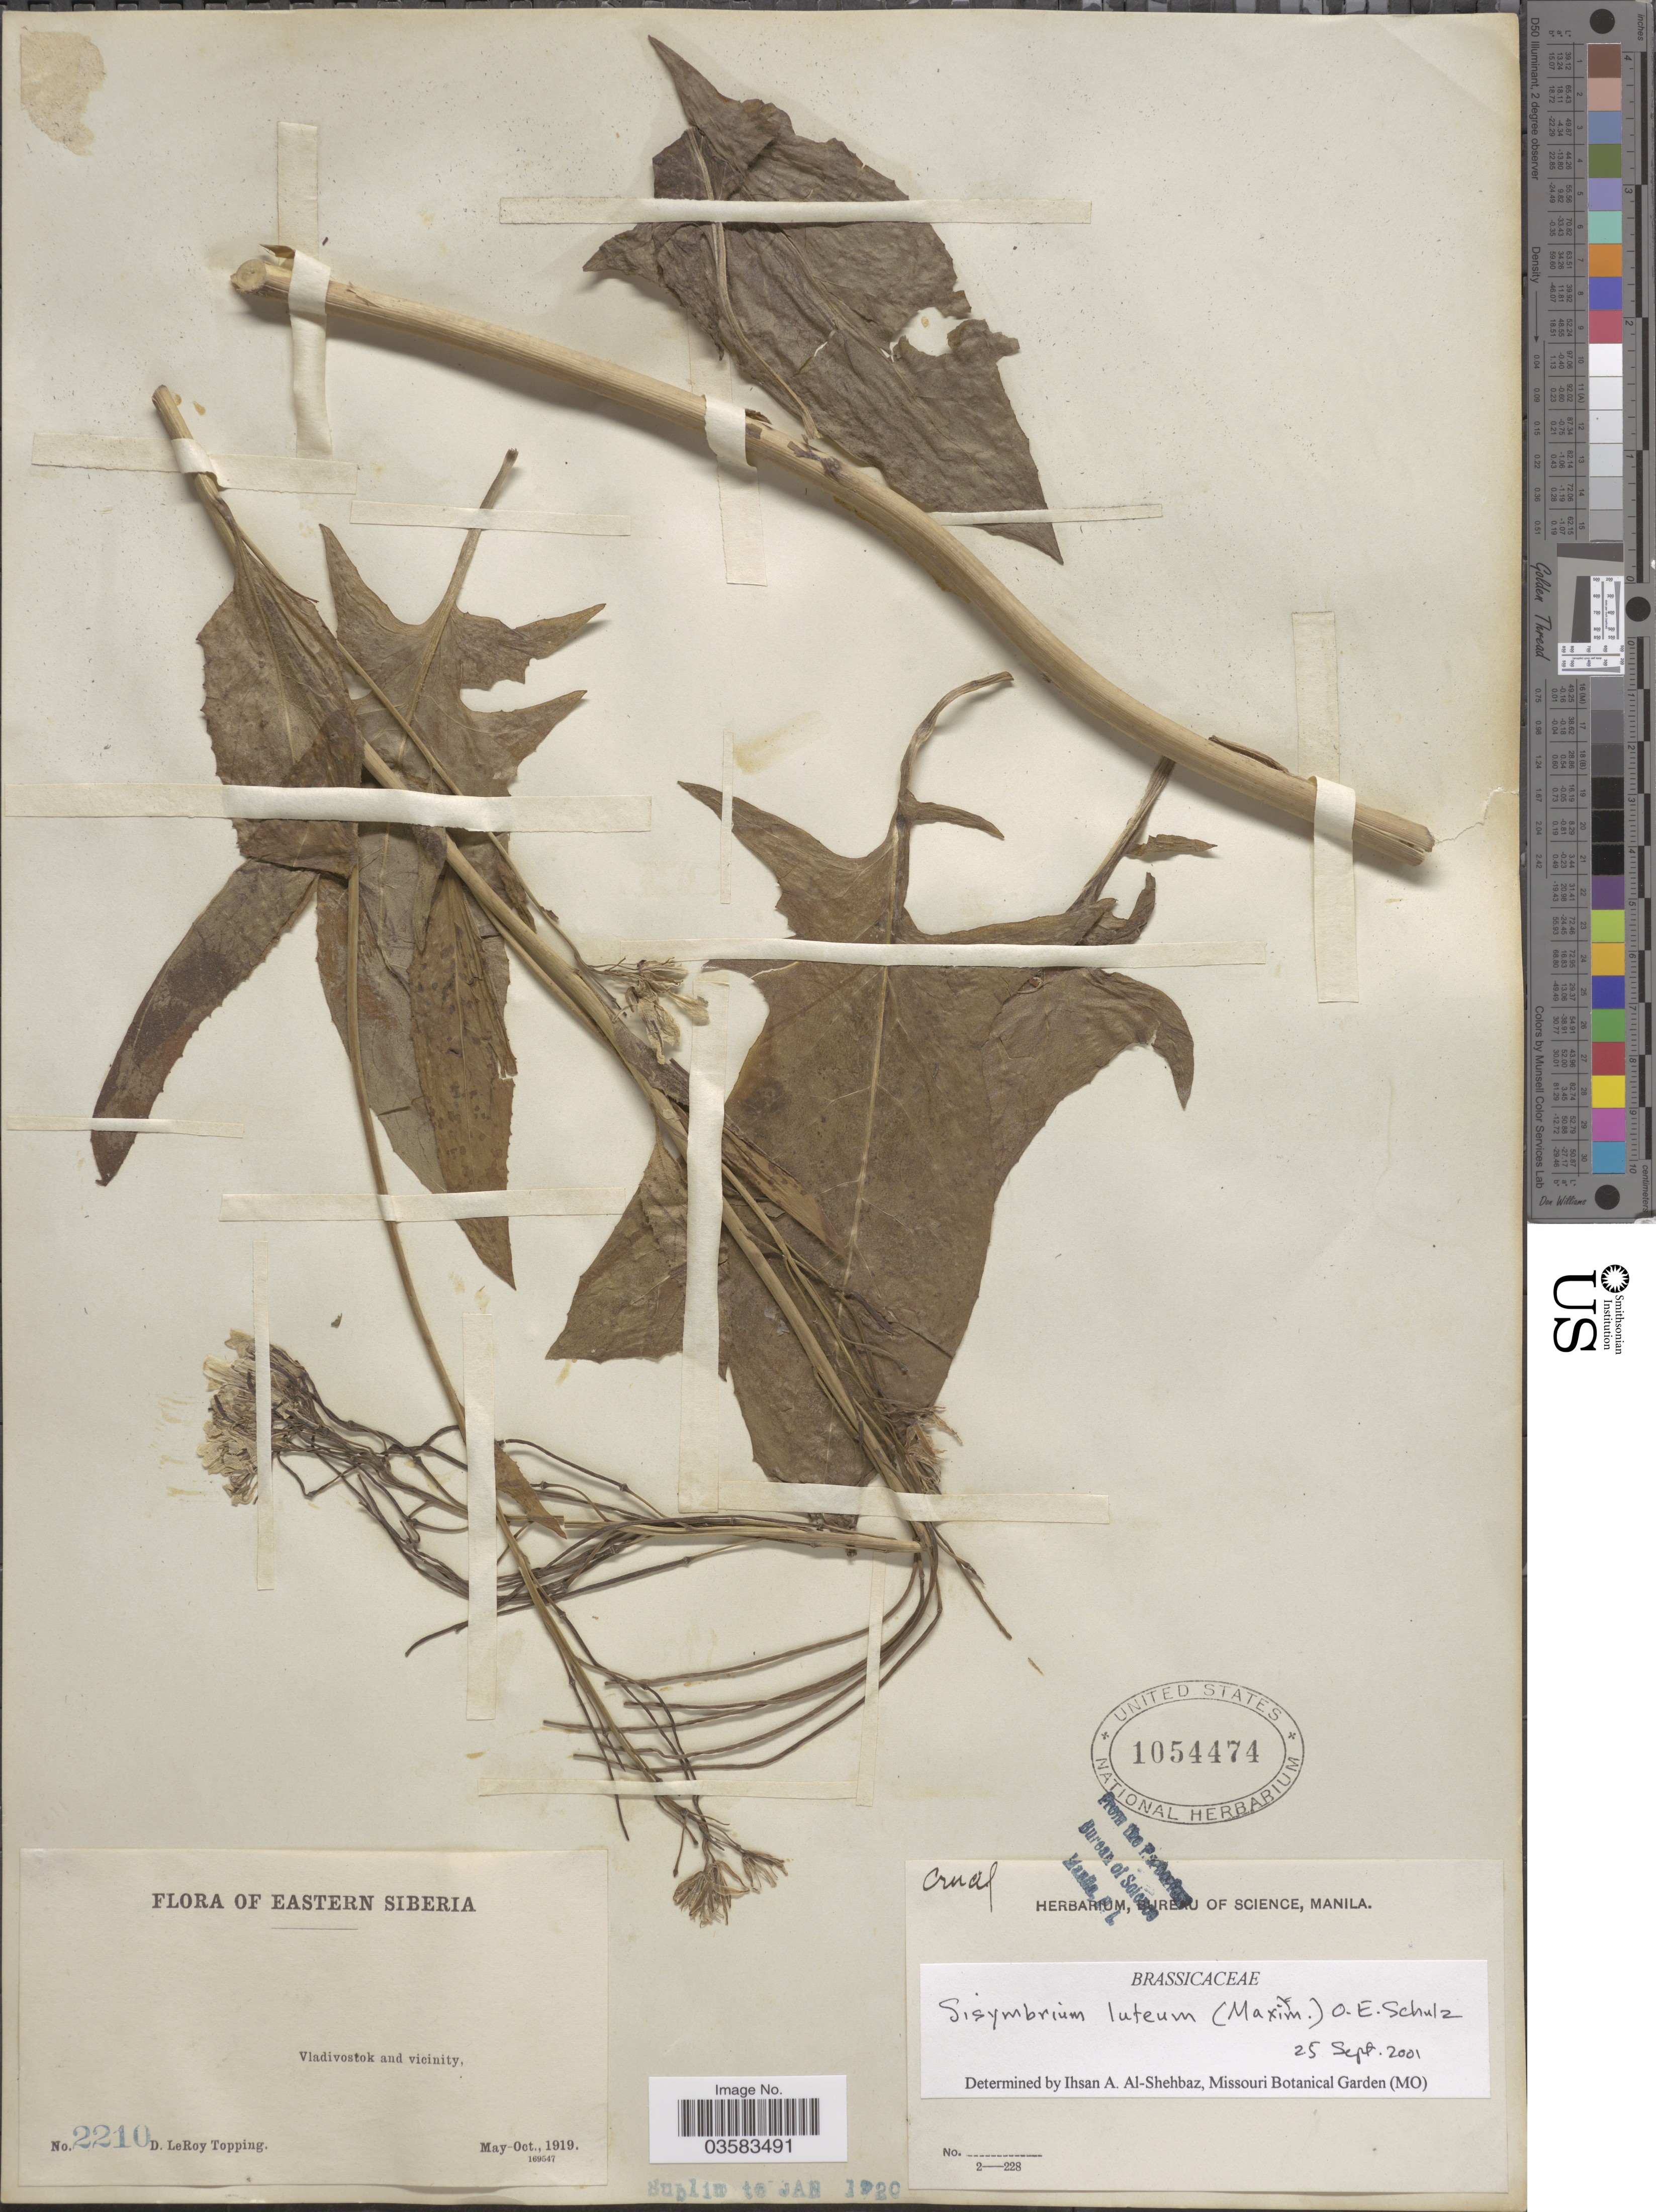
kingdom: Plantae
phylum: Tracheophyta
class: Magnoliopsida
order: Brassicales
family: Brassicaceae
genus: Sisymbrium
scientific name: Sisymbrium luteum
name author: (Maxim.) O.E. Schulz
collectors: D. L. Topping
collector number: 2210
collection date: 1919-05/1919-10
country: Russian Federation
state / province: Primorsky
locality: Eastern Siberia. Vladivostok and vicinity.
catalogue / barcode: US 1054474